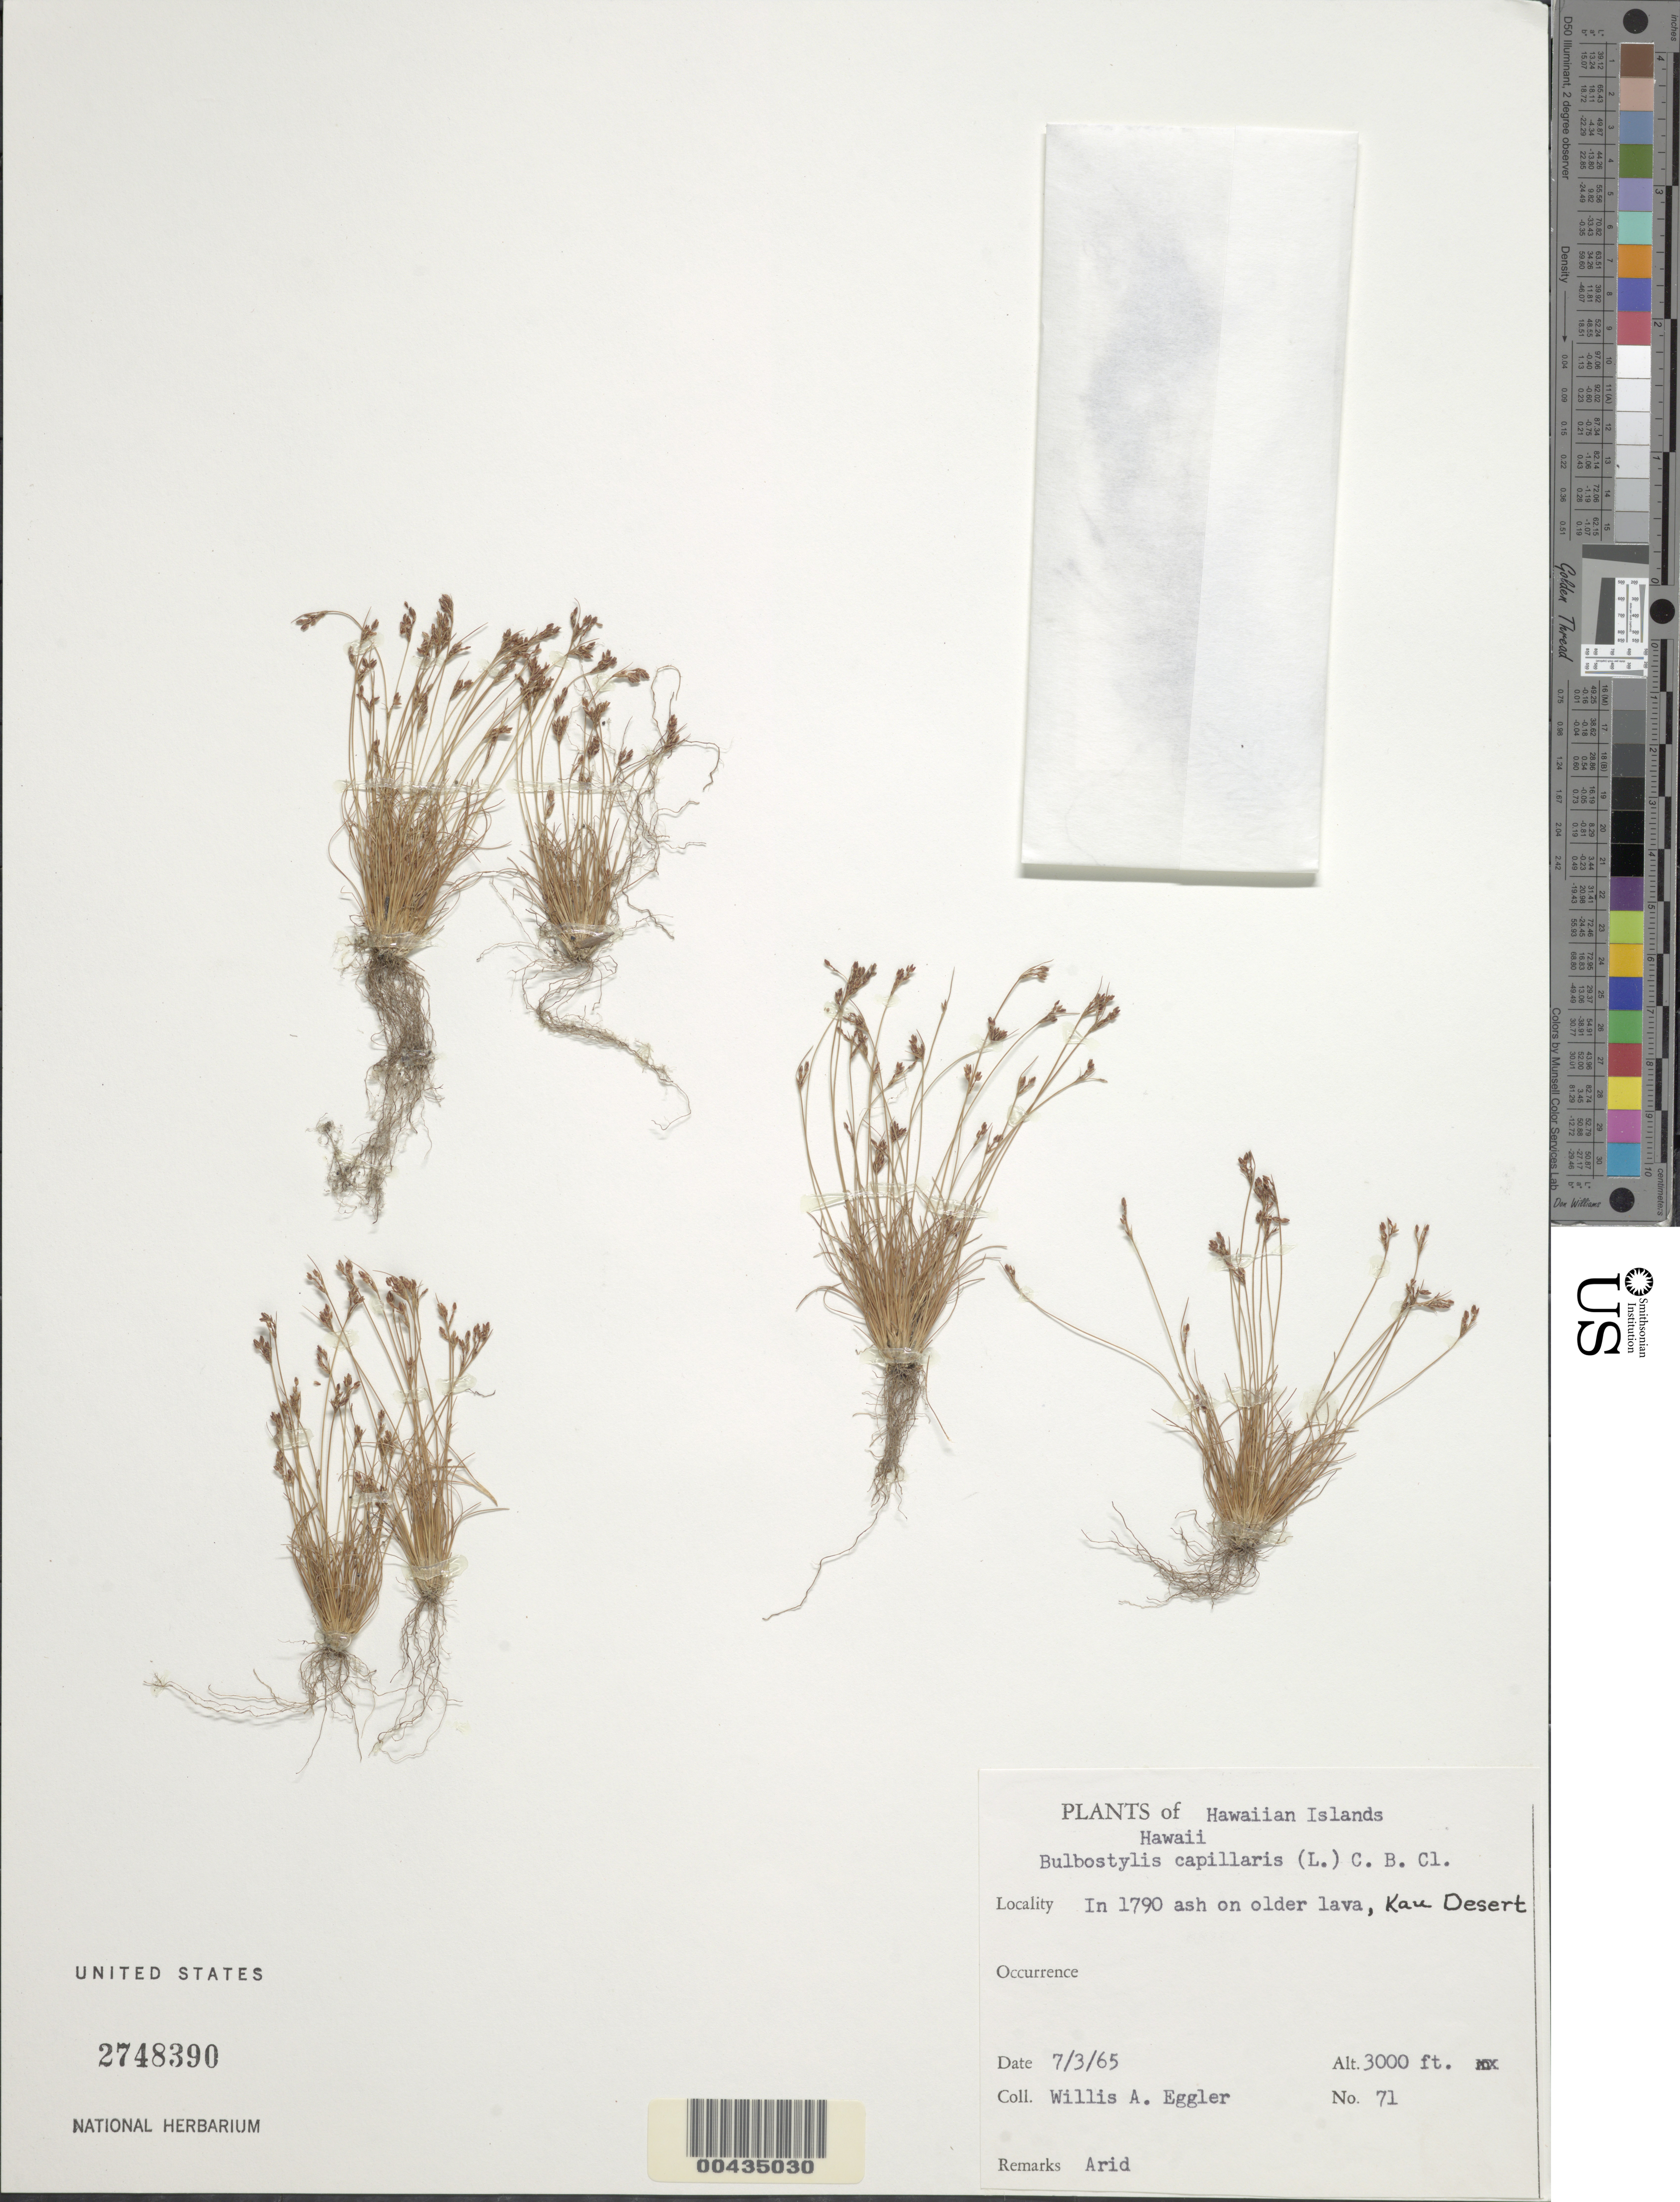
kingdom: Plantae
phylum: Tracheophyta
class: Liliopsida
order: Poales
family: Cyperaceae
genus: Bulbostylis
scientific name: Bulbostylis capillaris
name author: (L.) Kunth ex C.B. Clarke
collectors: W. A. Eggler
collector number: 71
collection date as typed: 7 Mar 1965 or 3 Jul 1965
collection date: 1965-03-07 or 1965-07-03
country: United States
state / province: Hawaii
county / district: Hawaii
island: Hawaii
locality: In 1790 ash on older lava, Kau Desert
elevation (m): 914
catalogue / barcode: US 2748390